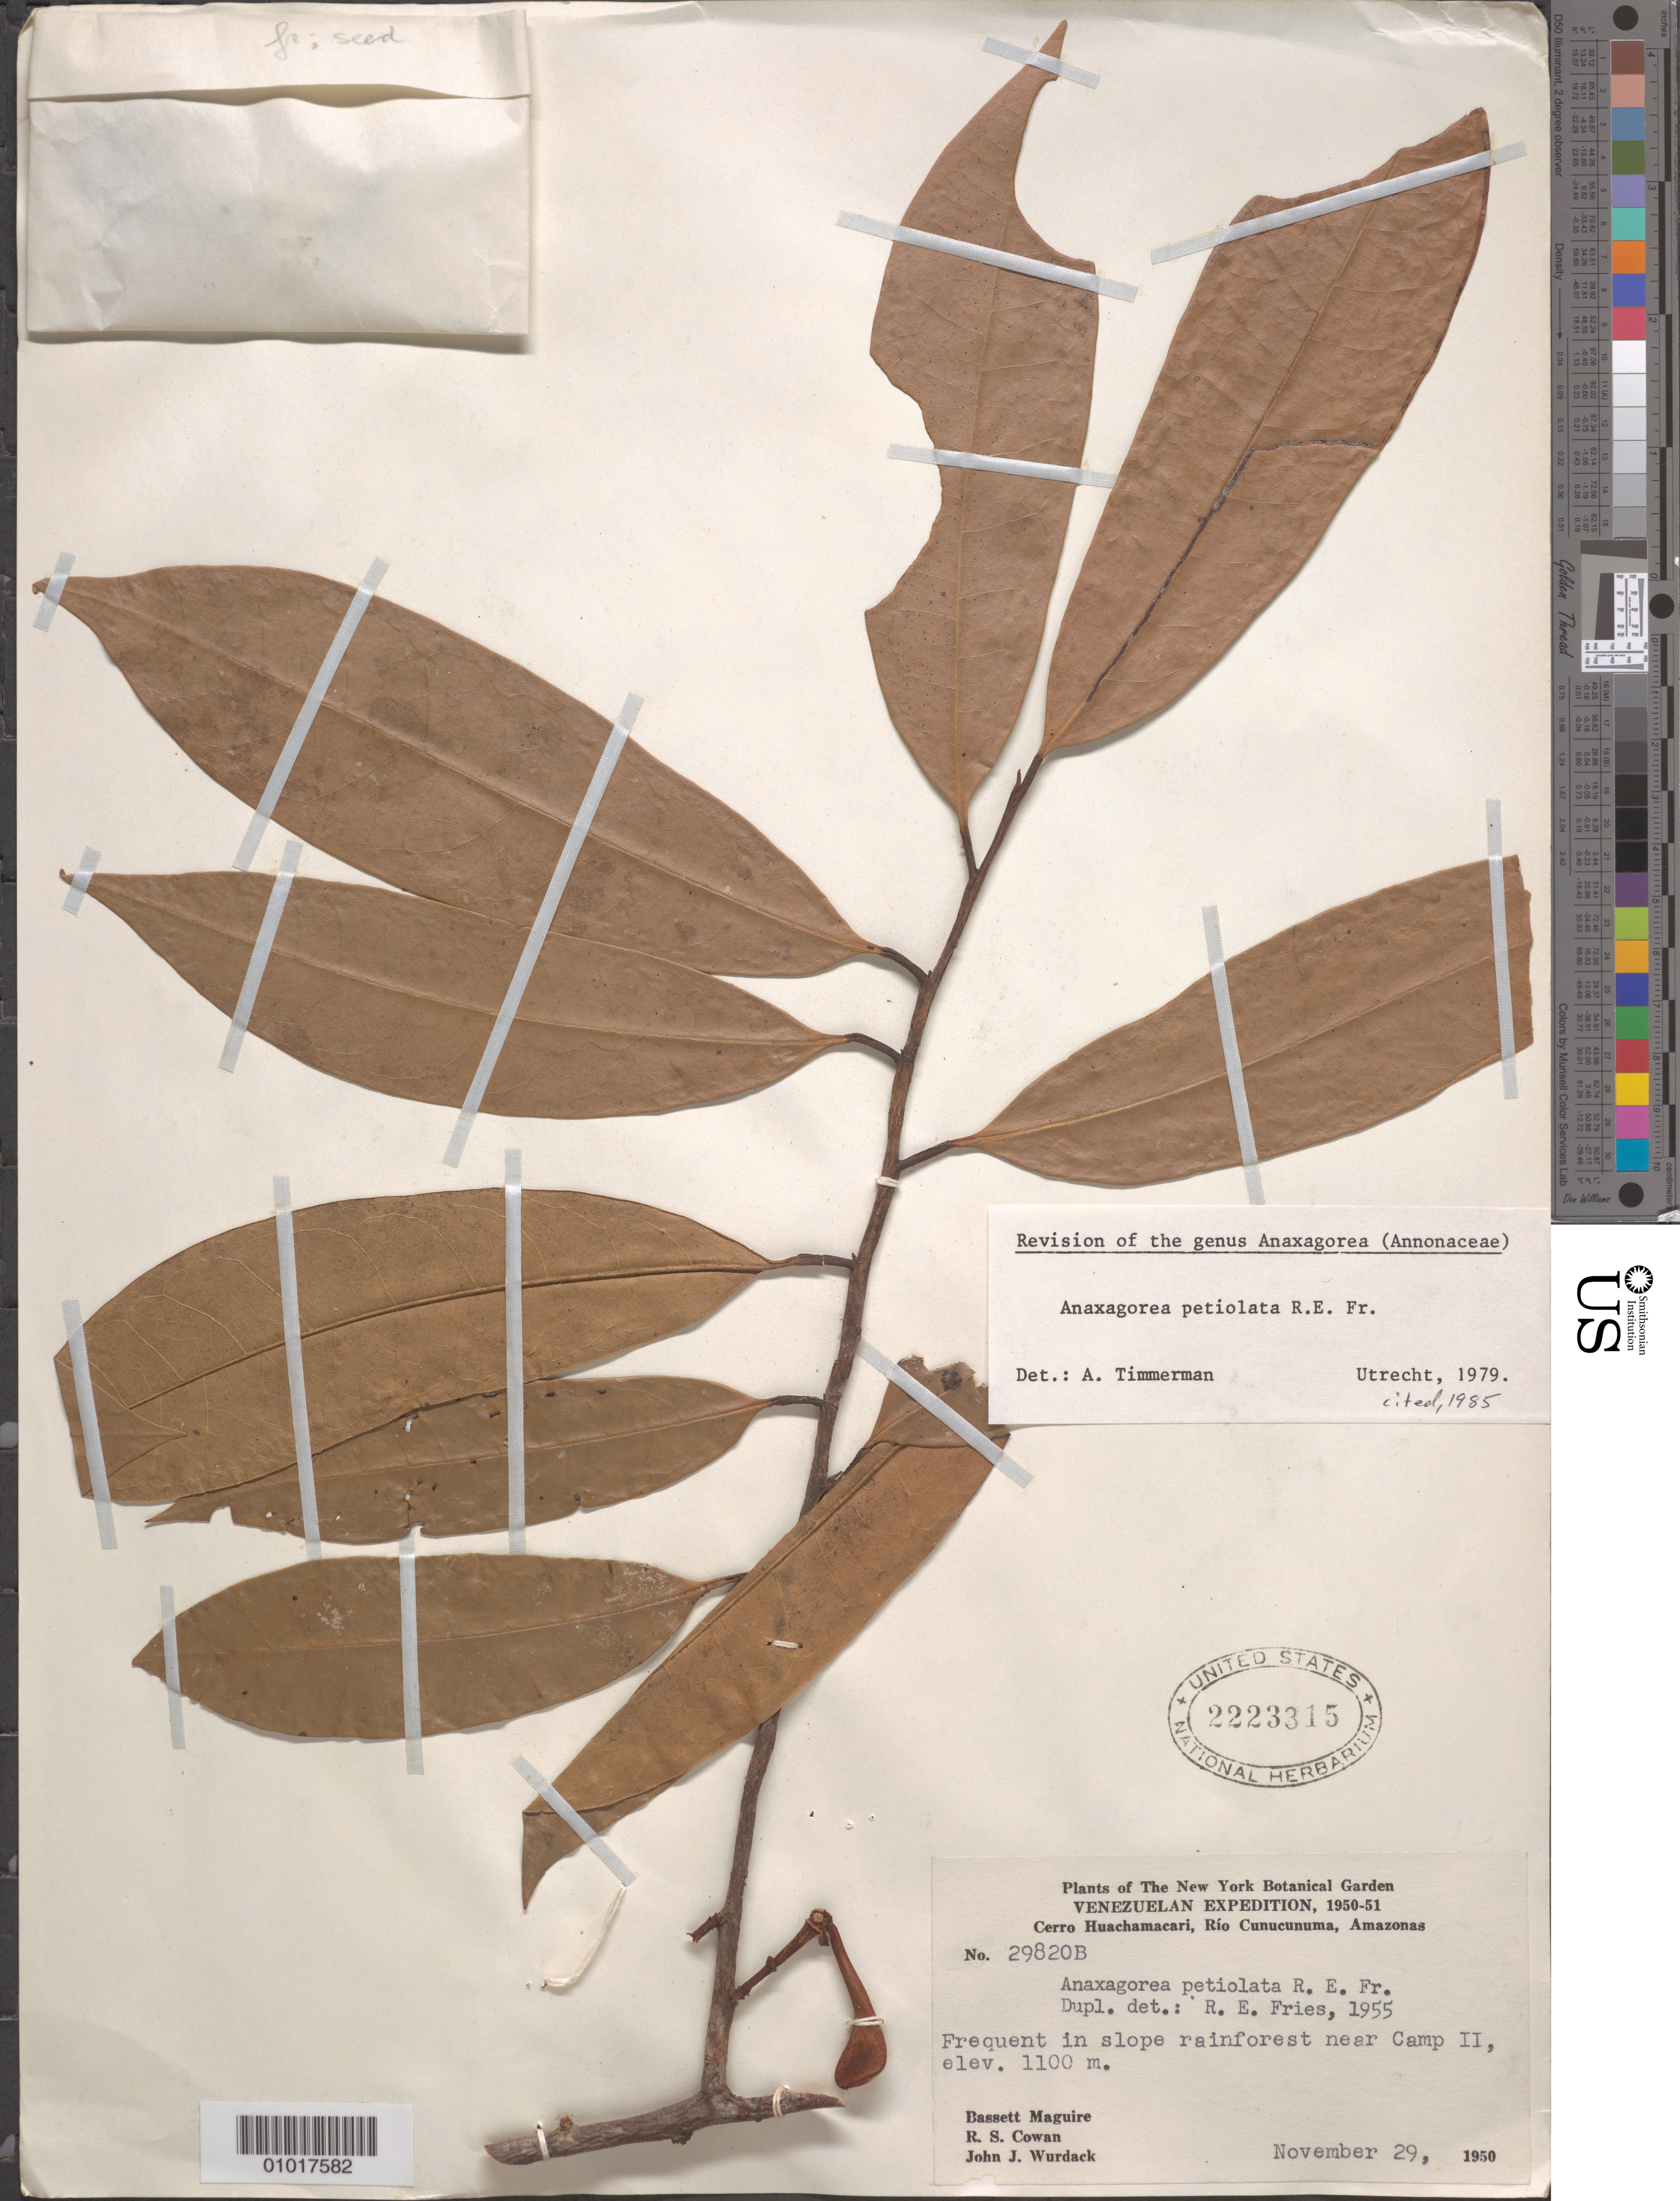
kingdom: Plantae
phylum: Tracheophyta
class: Magnoliopsida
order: Magnoliales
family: Annonaceae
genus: Anaxagorea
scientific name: Anaxagorea petiolata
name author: R.E. Fr.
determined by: Timmerman, A.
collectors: B. Maguire, R. S. Cowan & J. J. Wurdack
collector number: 29820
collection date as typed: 29-Nov-50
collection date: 1950-11-29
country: Venezuela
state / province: Amazonas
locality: Cerro Huachamacari, Río Cunucunuma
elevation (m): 1100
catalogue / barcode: US 2223315